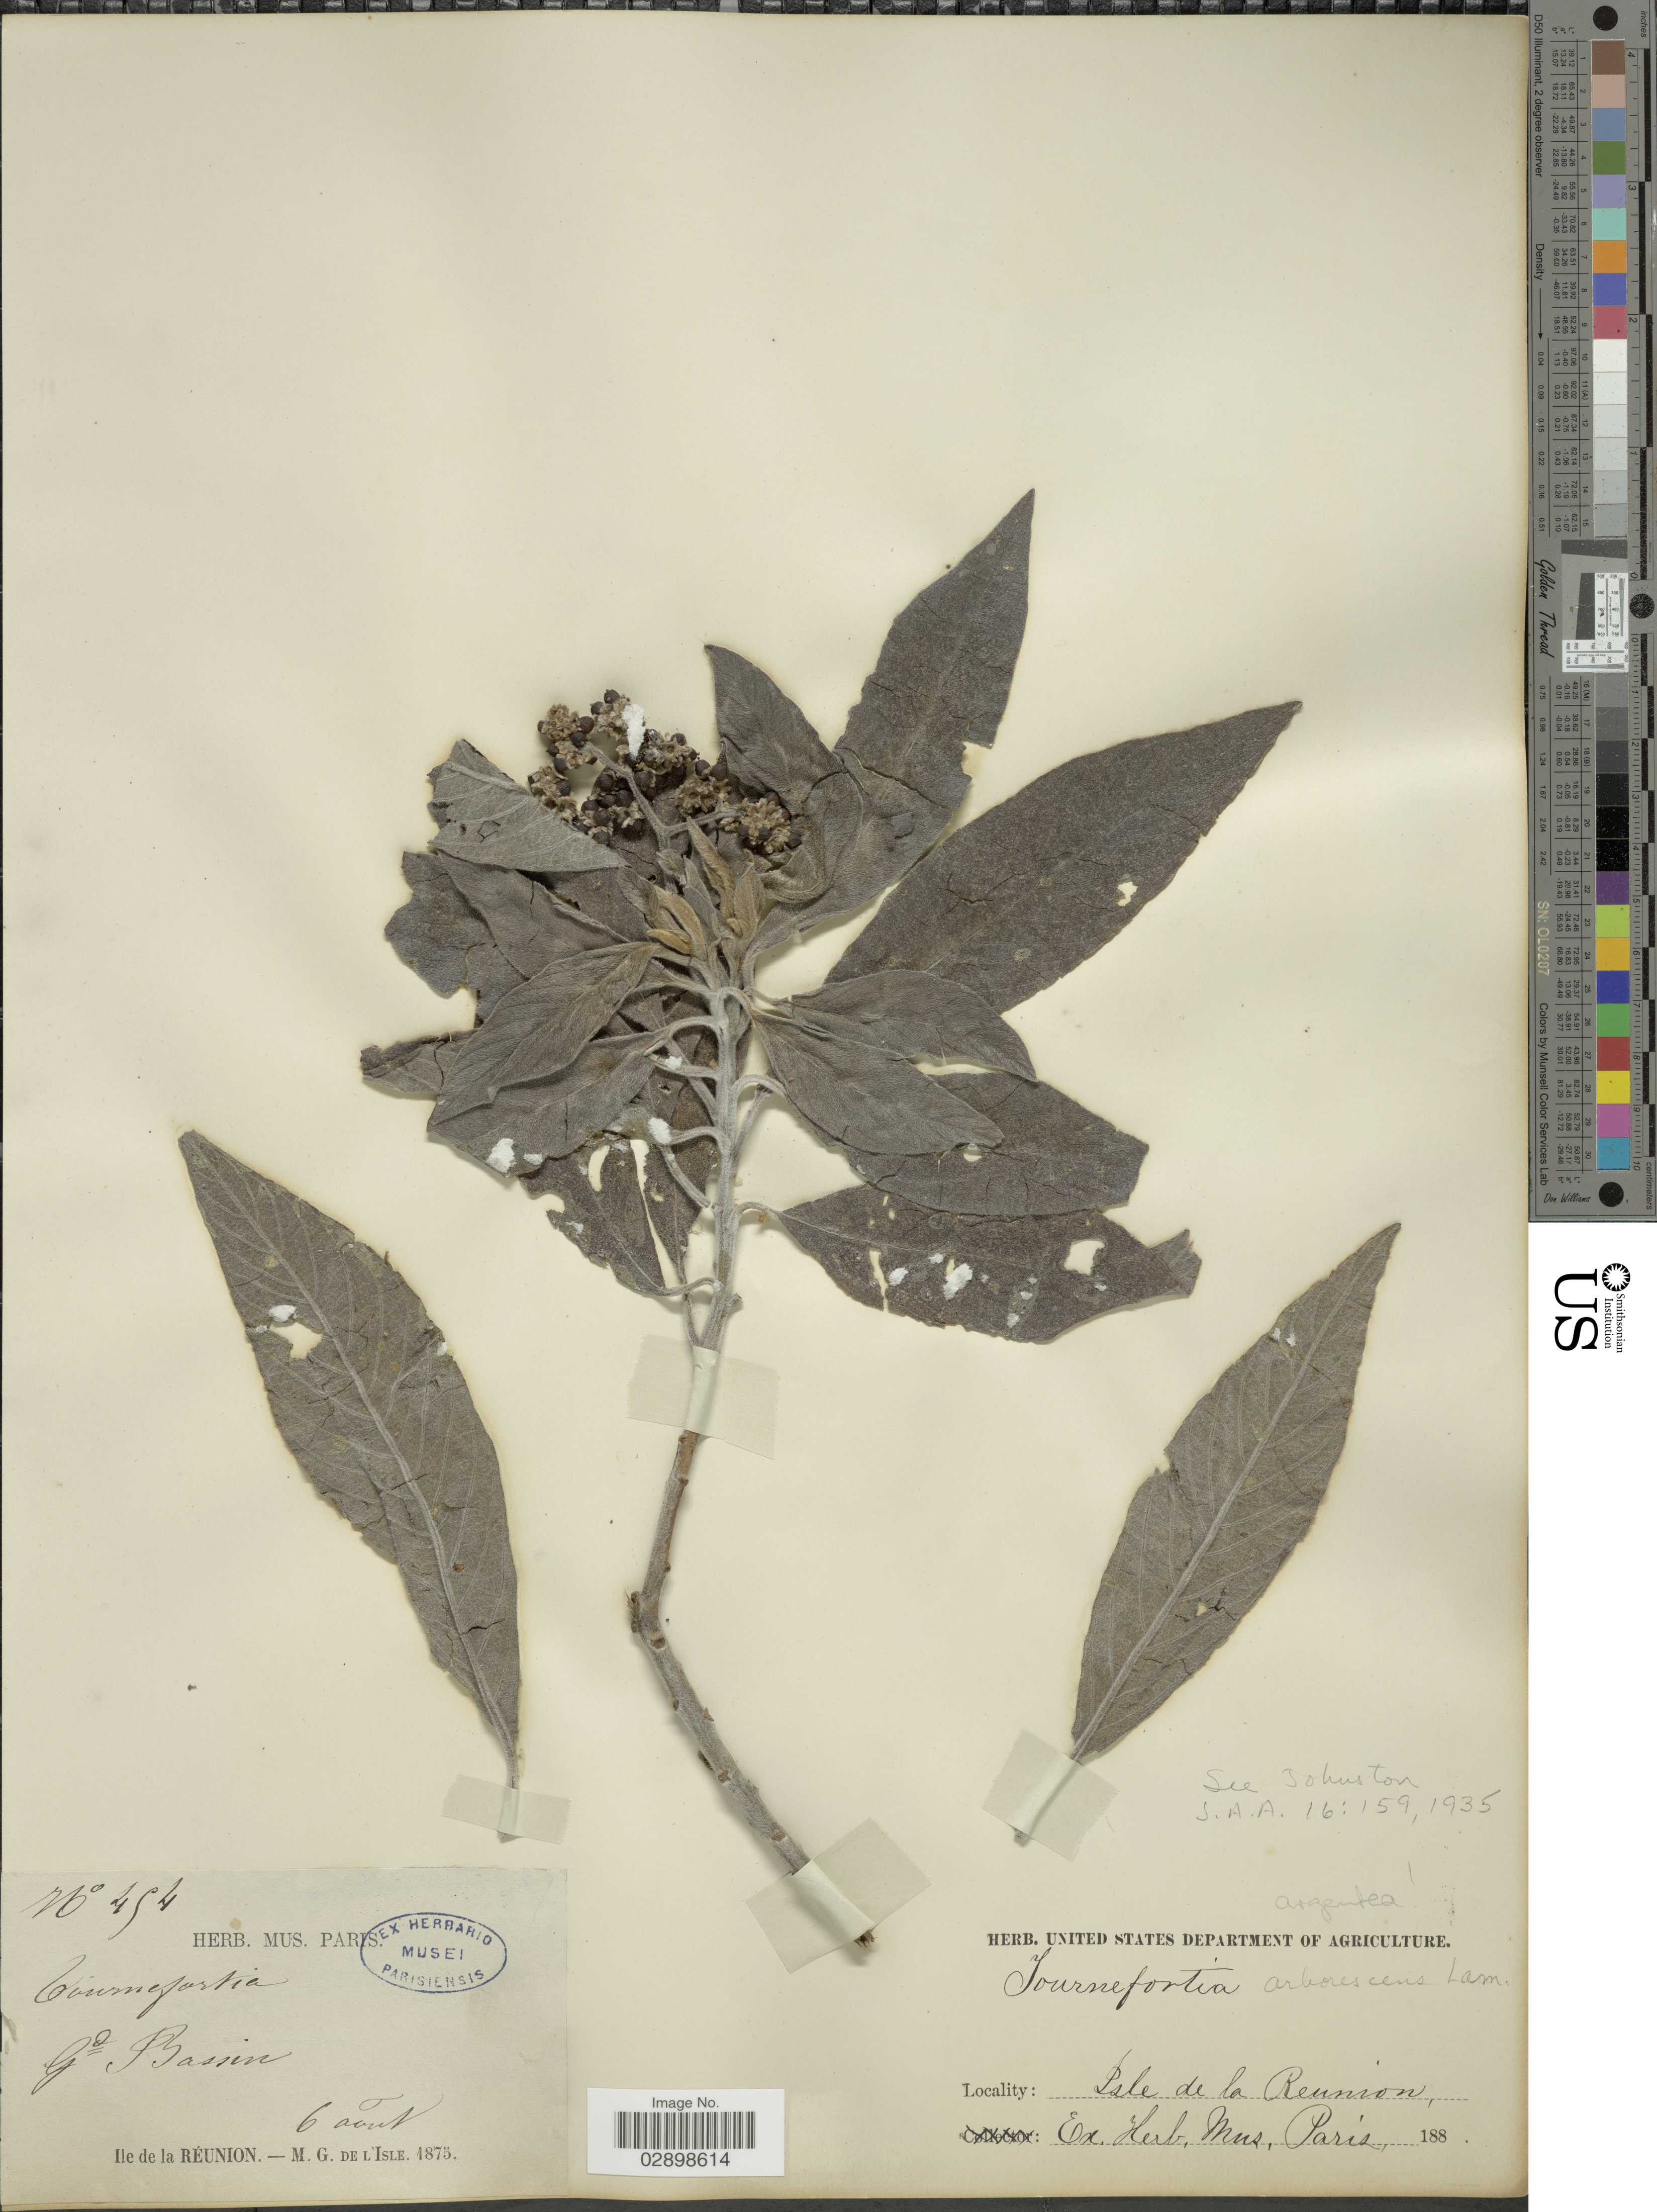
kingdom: Plantae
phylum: Tracheophyta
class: Magnoliopsida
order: Boraginales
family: Heliotropiaceae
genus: Tournefortia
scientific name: Tournefortia argentea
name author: L. f.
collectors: M. Delisle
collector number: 454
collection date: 1875-08-06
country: Reunion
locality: Gd Bassin. Ile de la Réunion.